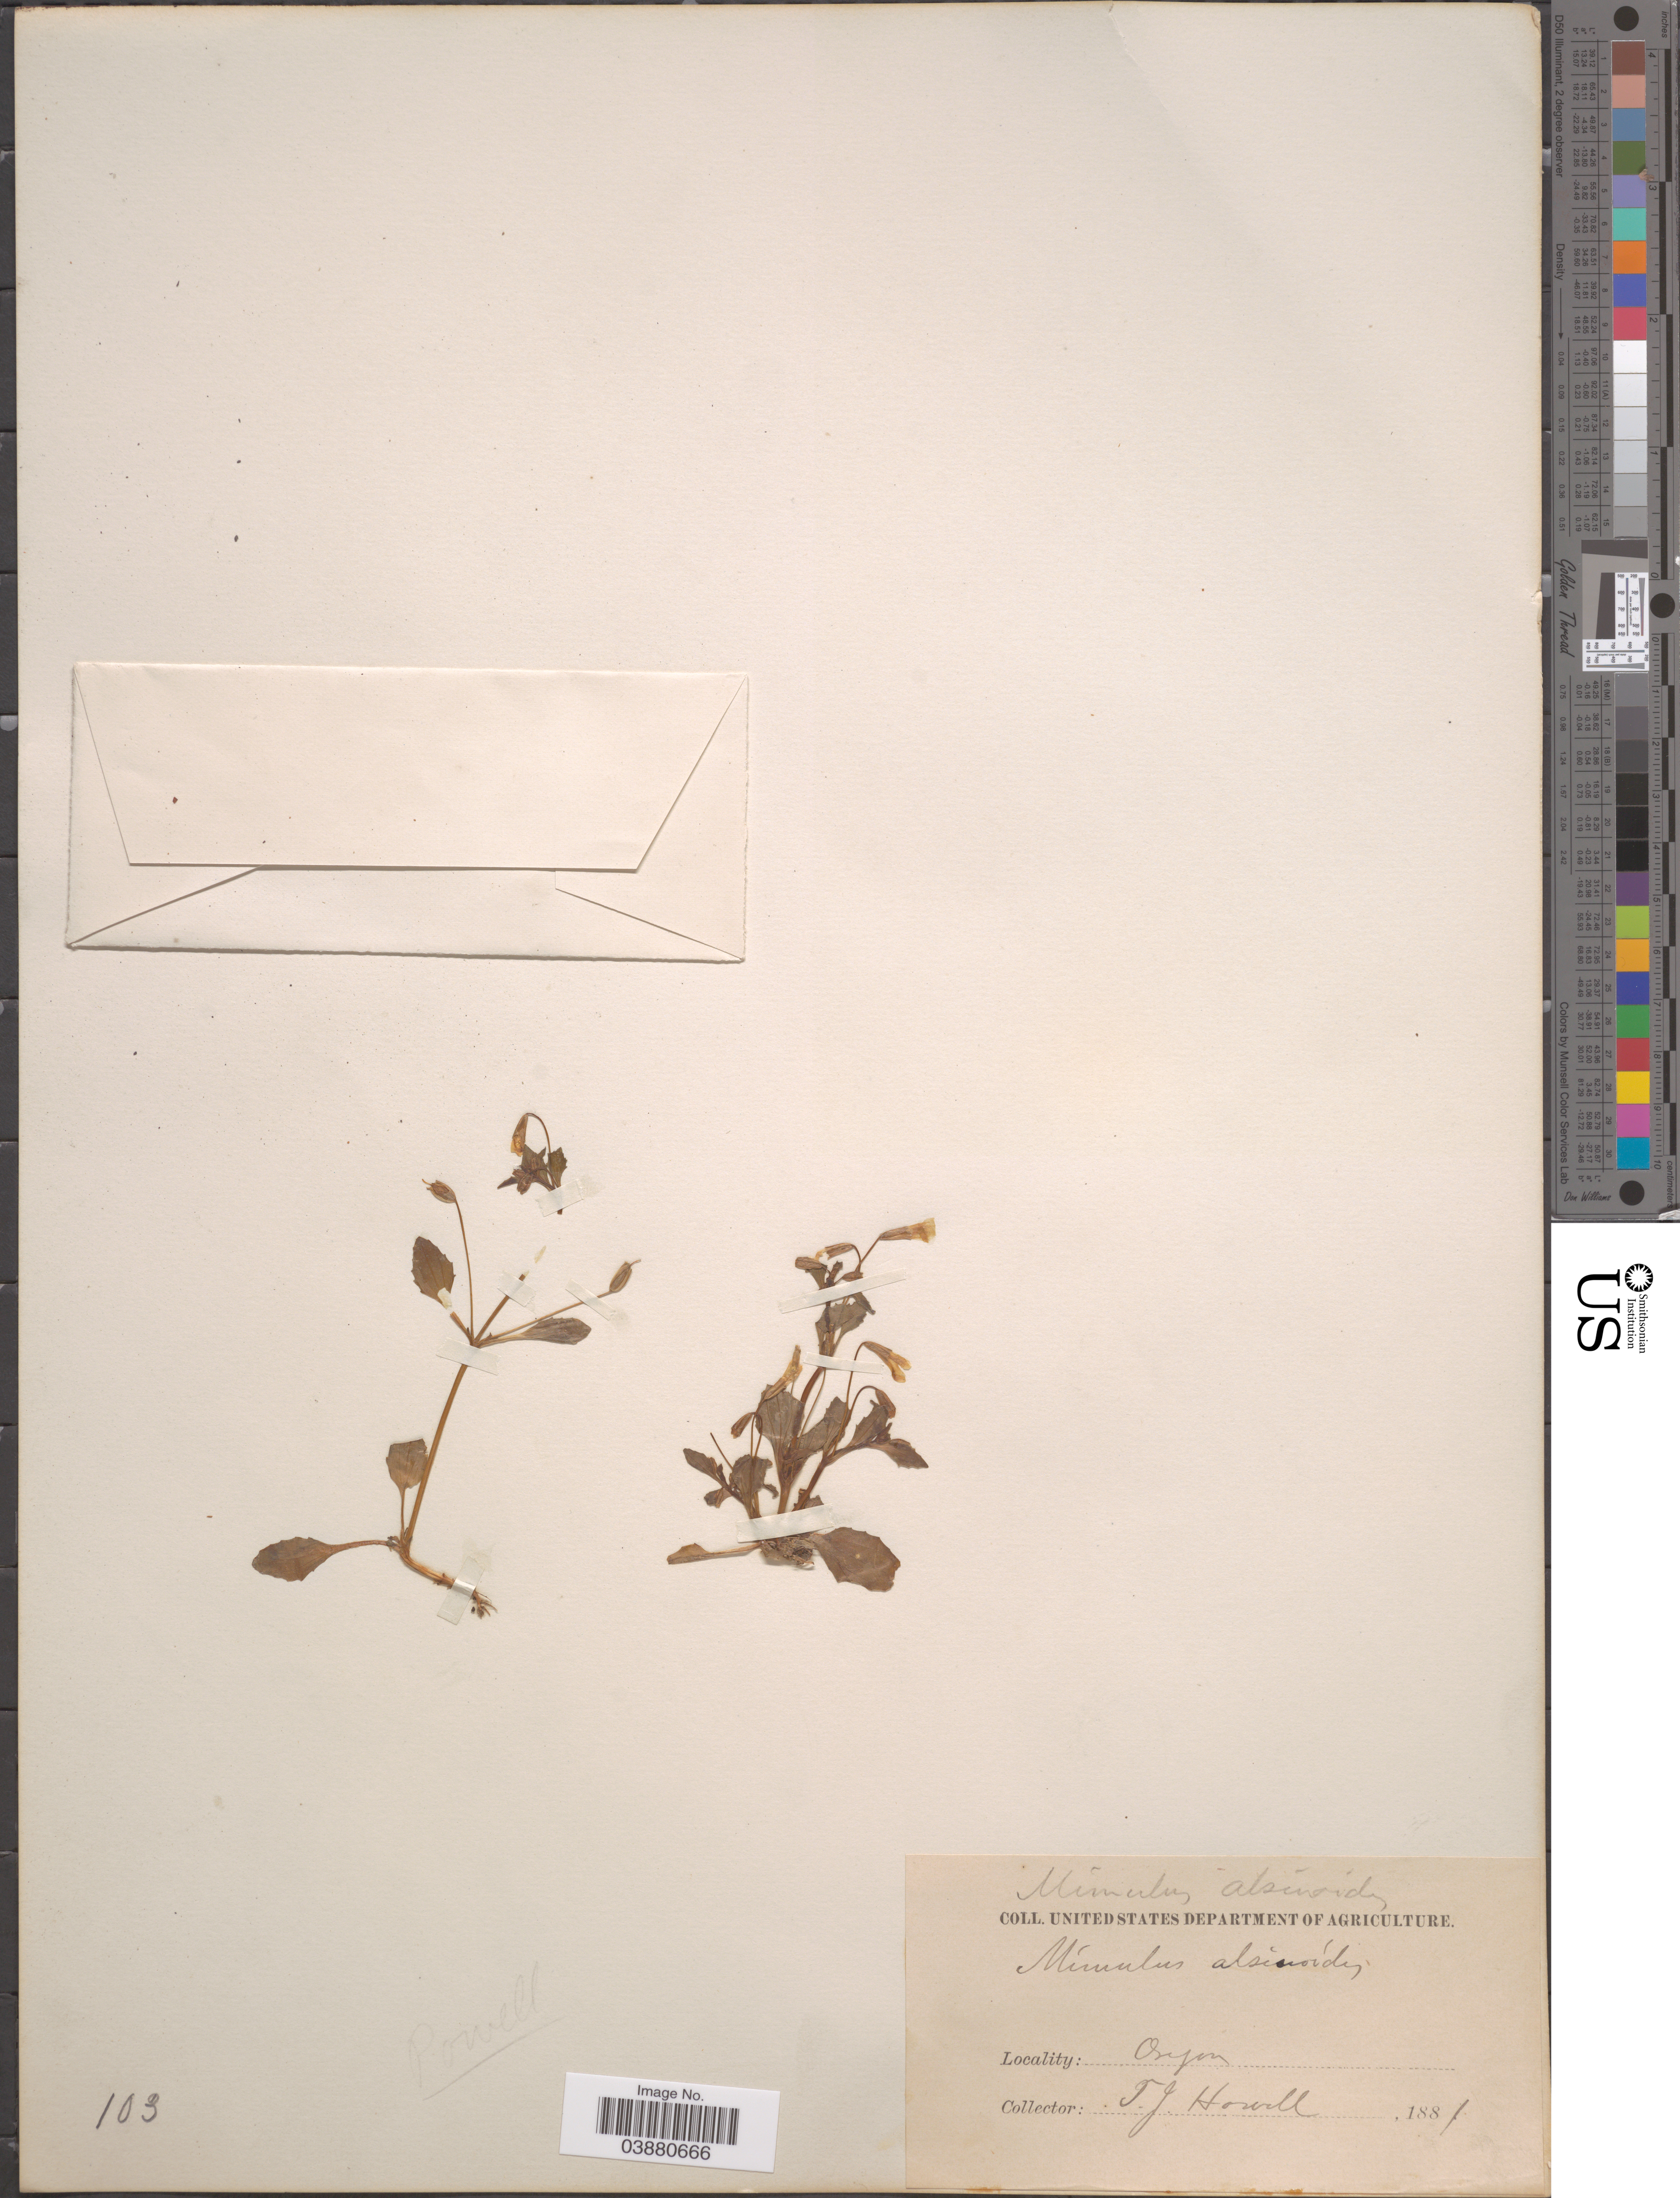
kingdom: Plantae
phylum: Tracheophyta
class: Magnoliopsida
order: Lamiales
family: Phrymaceae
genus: Mimulus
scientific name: Mimulus alsinoides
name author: Douglas ex Benth.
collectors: T. J. Howell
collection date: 1881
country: United States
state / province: Oregon